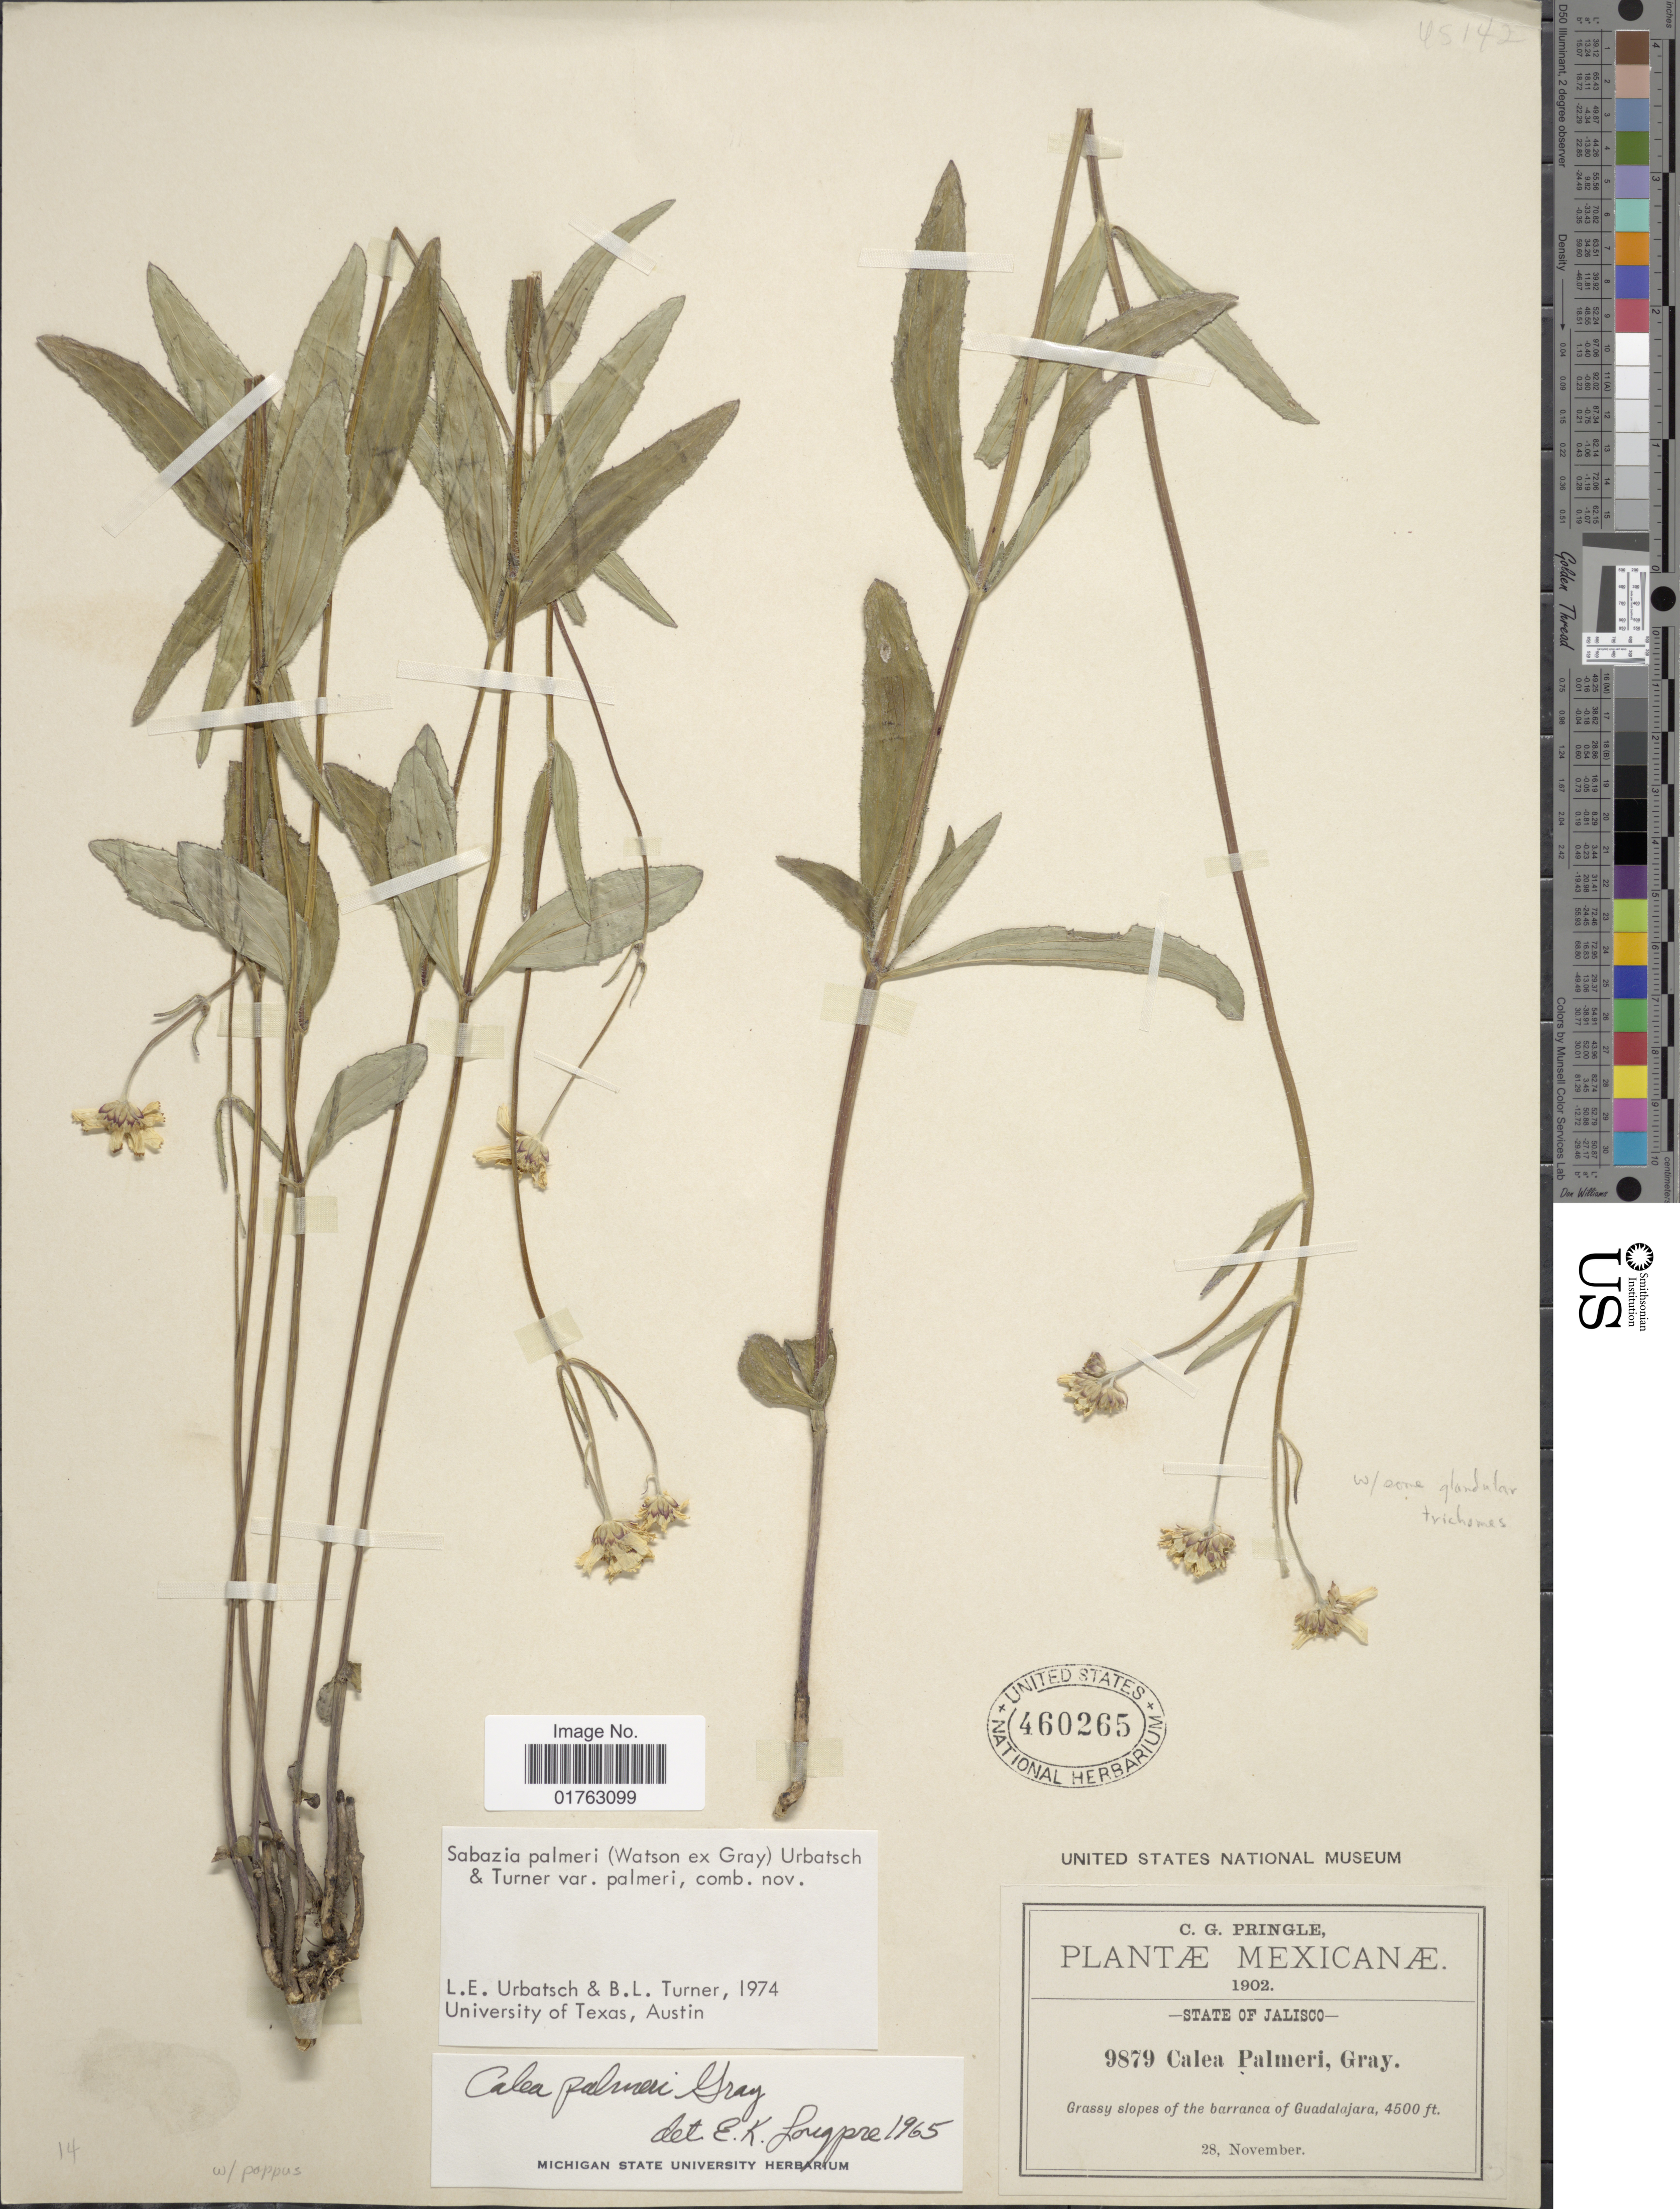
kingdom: Plantae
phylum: Tracheophyta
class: Magnoliopsida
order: Asterales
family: Asteraceae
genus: Sabazia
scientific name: Sabazia palmeri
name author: (S. Watson ex A. Gray) & B.L. Turner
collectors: C. G. Pringle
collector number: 9879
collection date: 1902-11-28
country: Mexico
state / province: Jalisco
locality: Grassy slopes of the barranca of Guadalajara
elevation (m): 1372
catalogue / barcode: US 460265